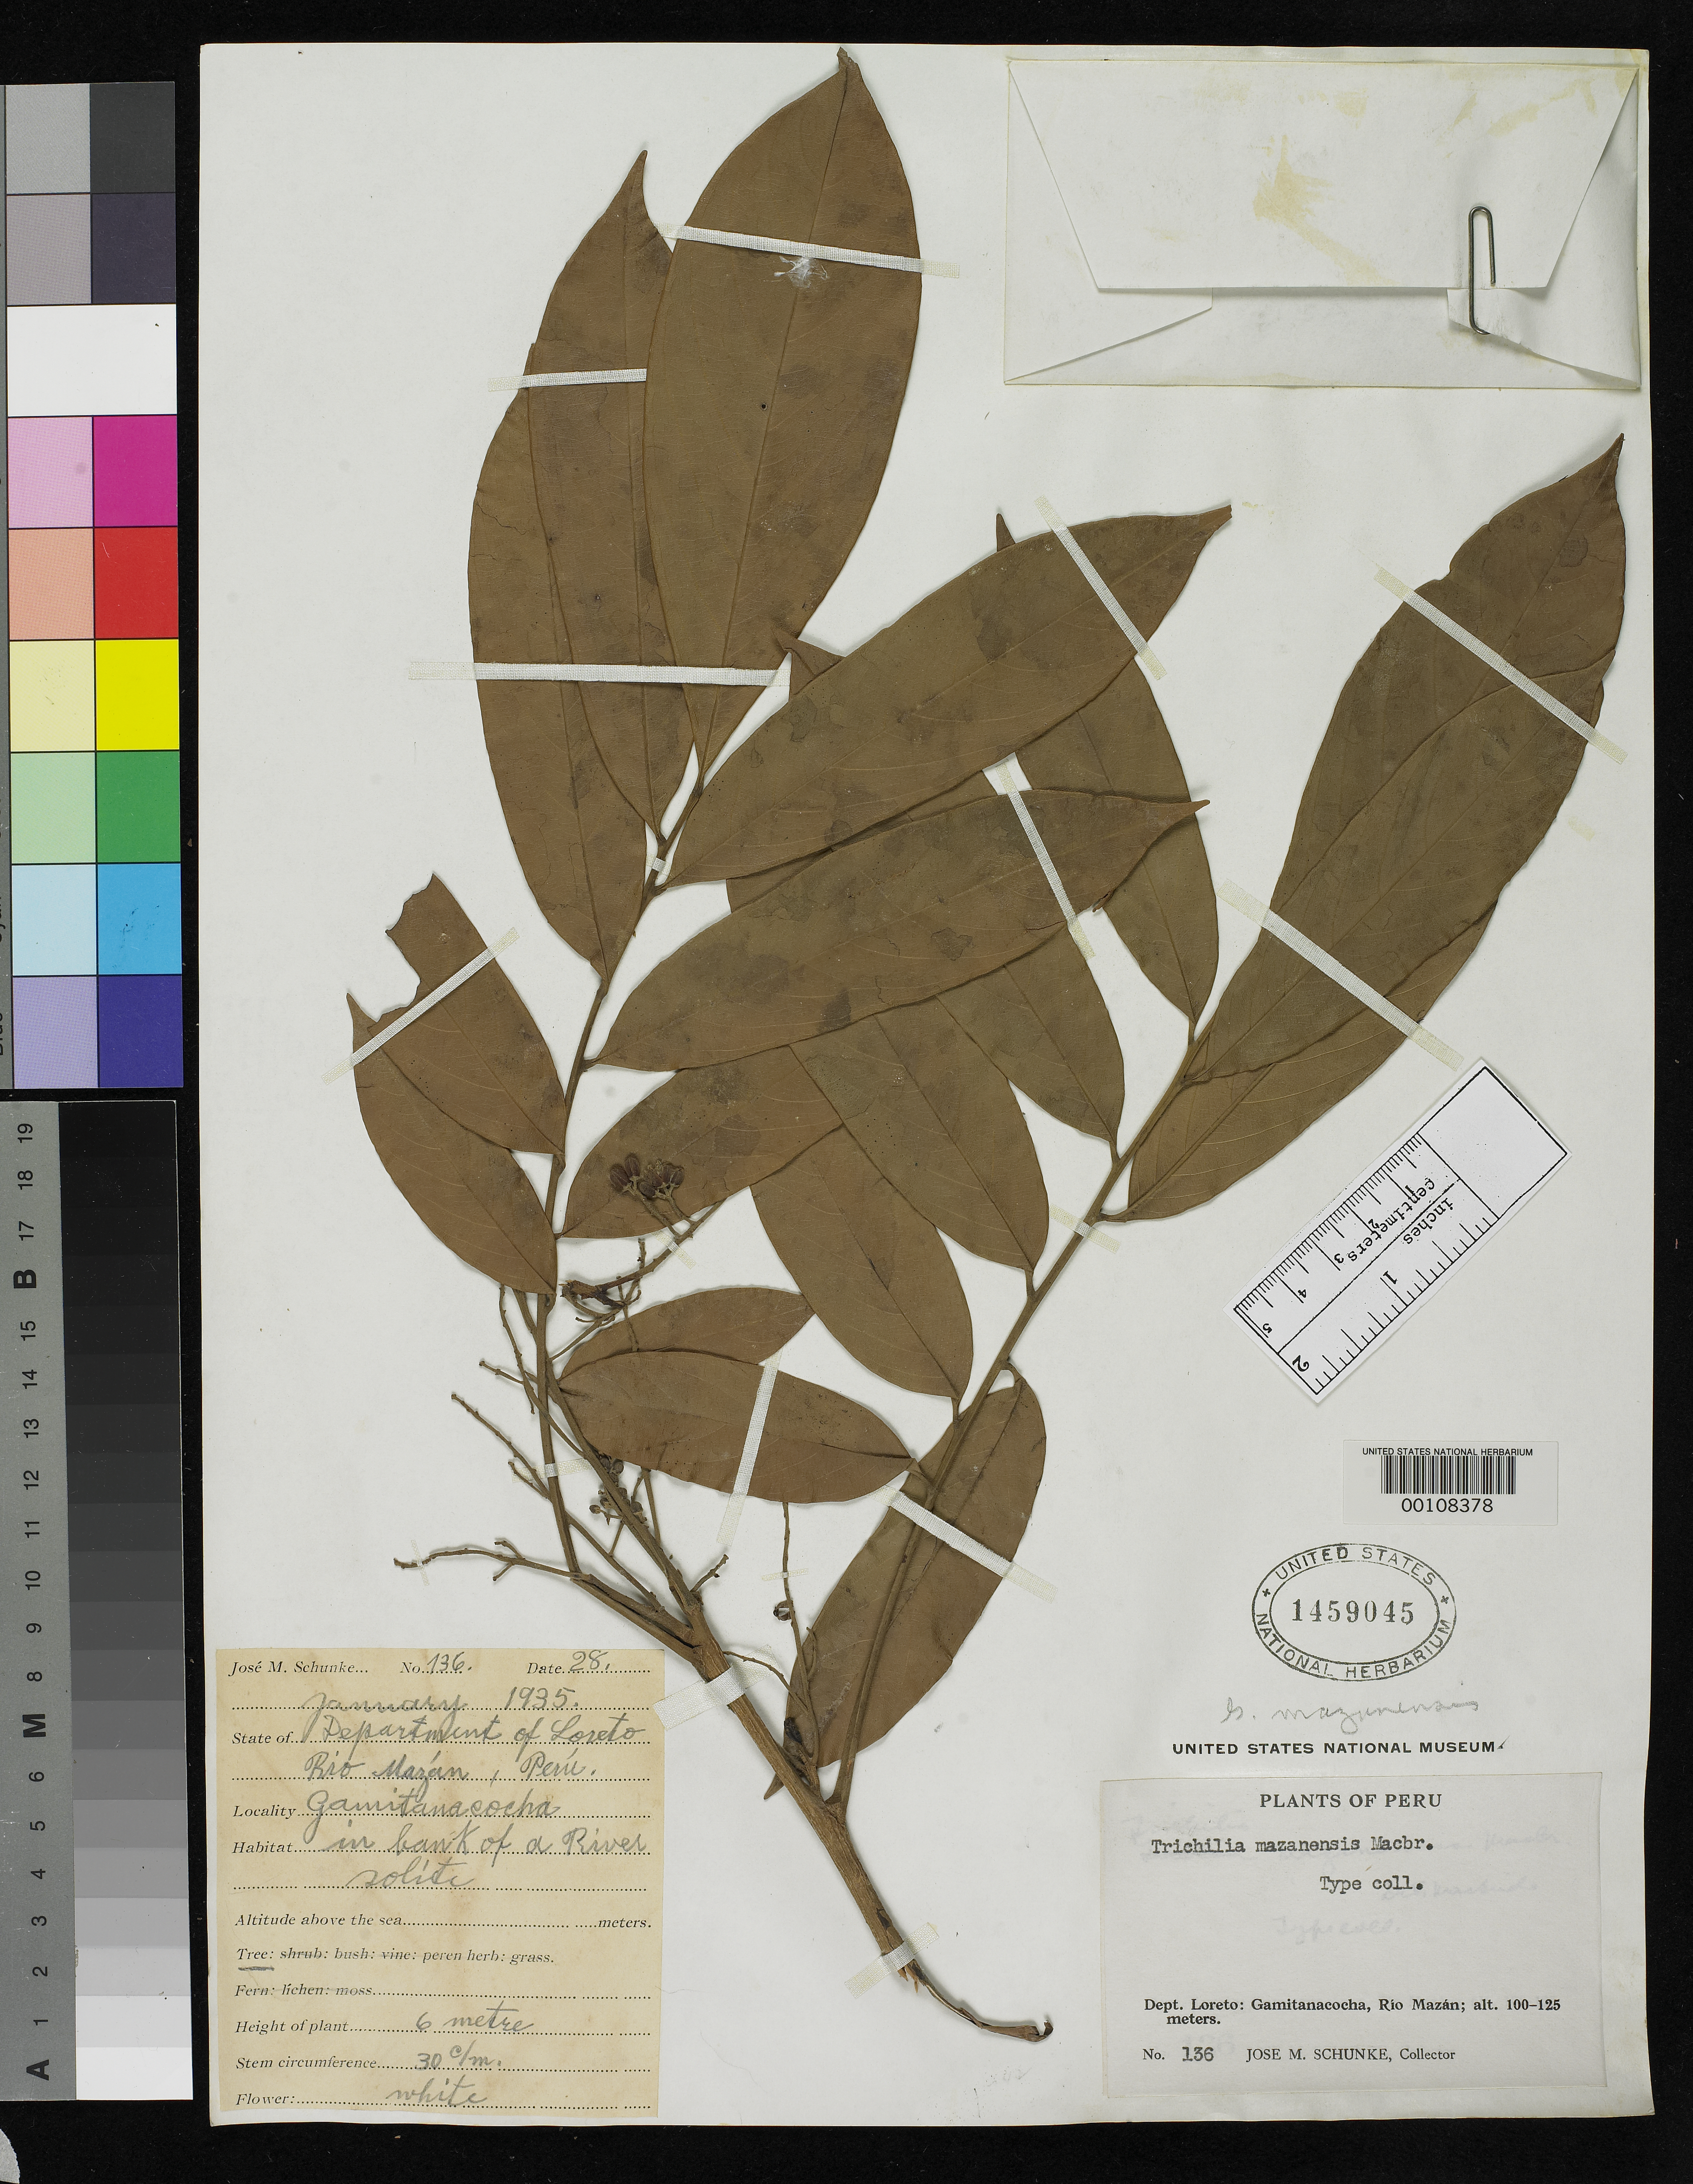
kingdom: Plantae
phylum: Tracheophyta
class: Magnoliopsida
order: Sapindales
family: Meliaceae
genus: Trichilia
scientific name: Trichilia mazanensis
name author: J.F. Macbr.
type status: Isotype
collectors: J. M. Schunke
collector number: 136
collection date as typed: Jan 1935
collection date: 1935-01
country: Peru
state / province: Loreto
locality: Rio Mazan, Gamitanacocha.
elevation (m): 100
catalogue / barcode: US 1459045